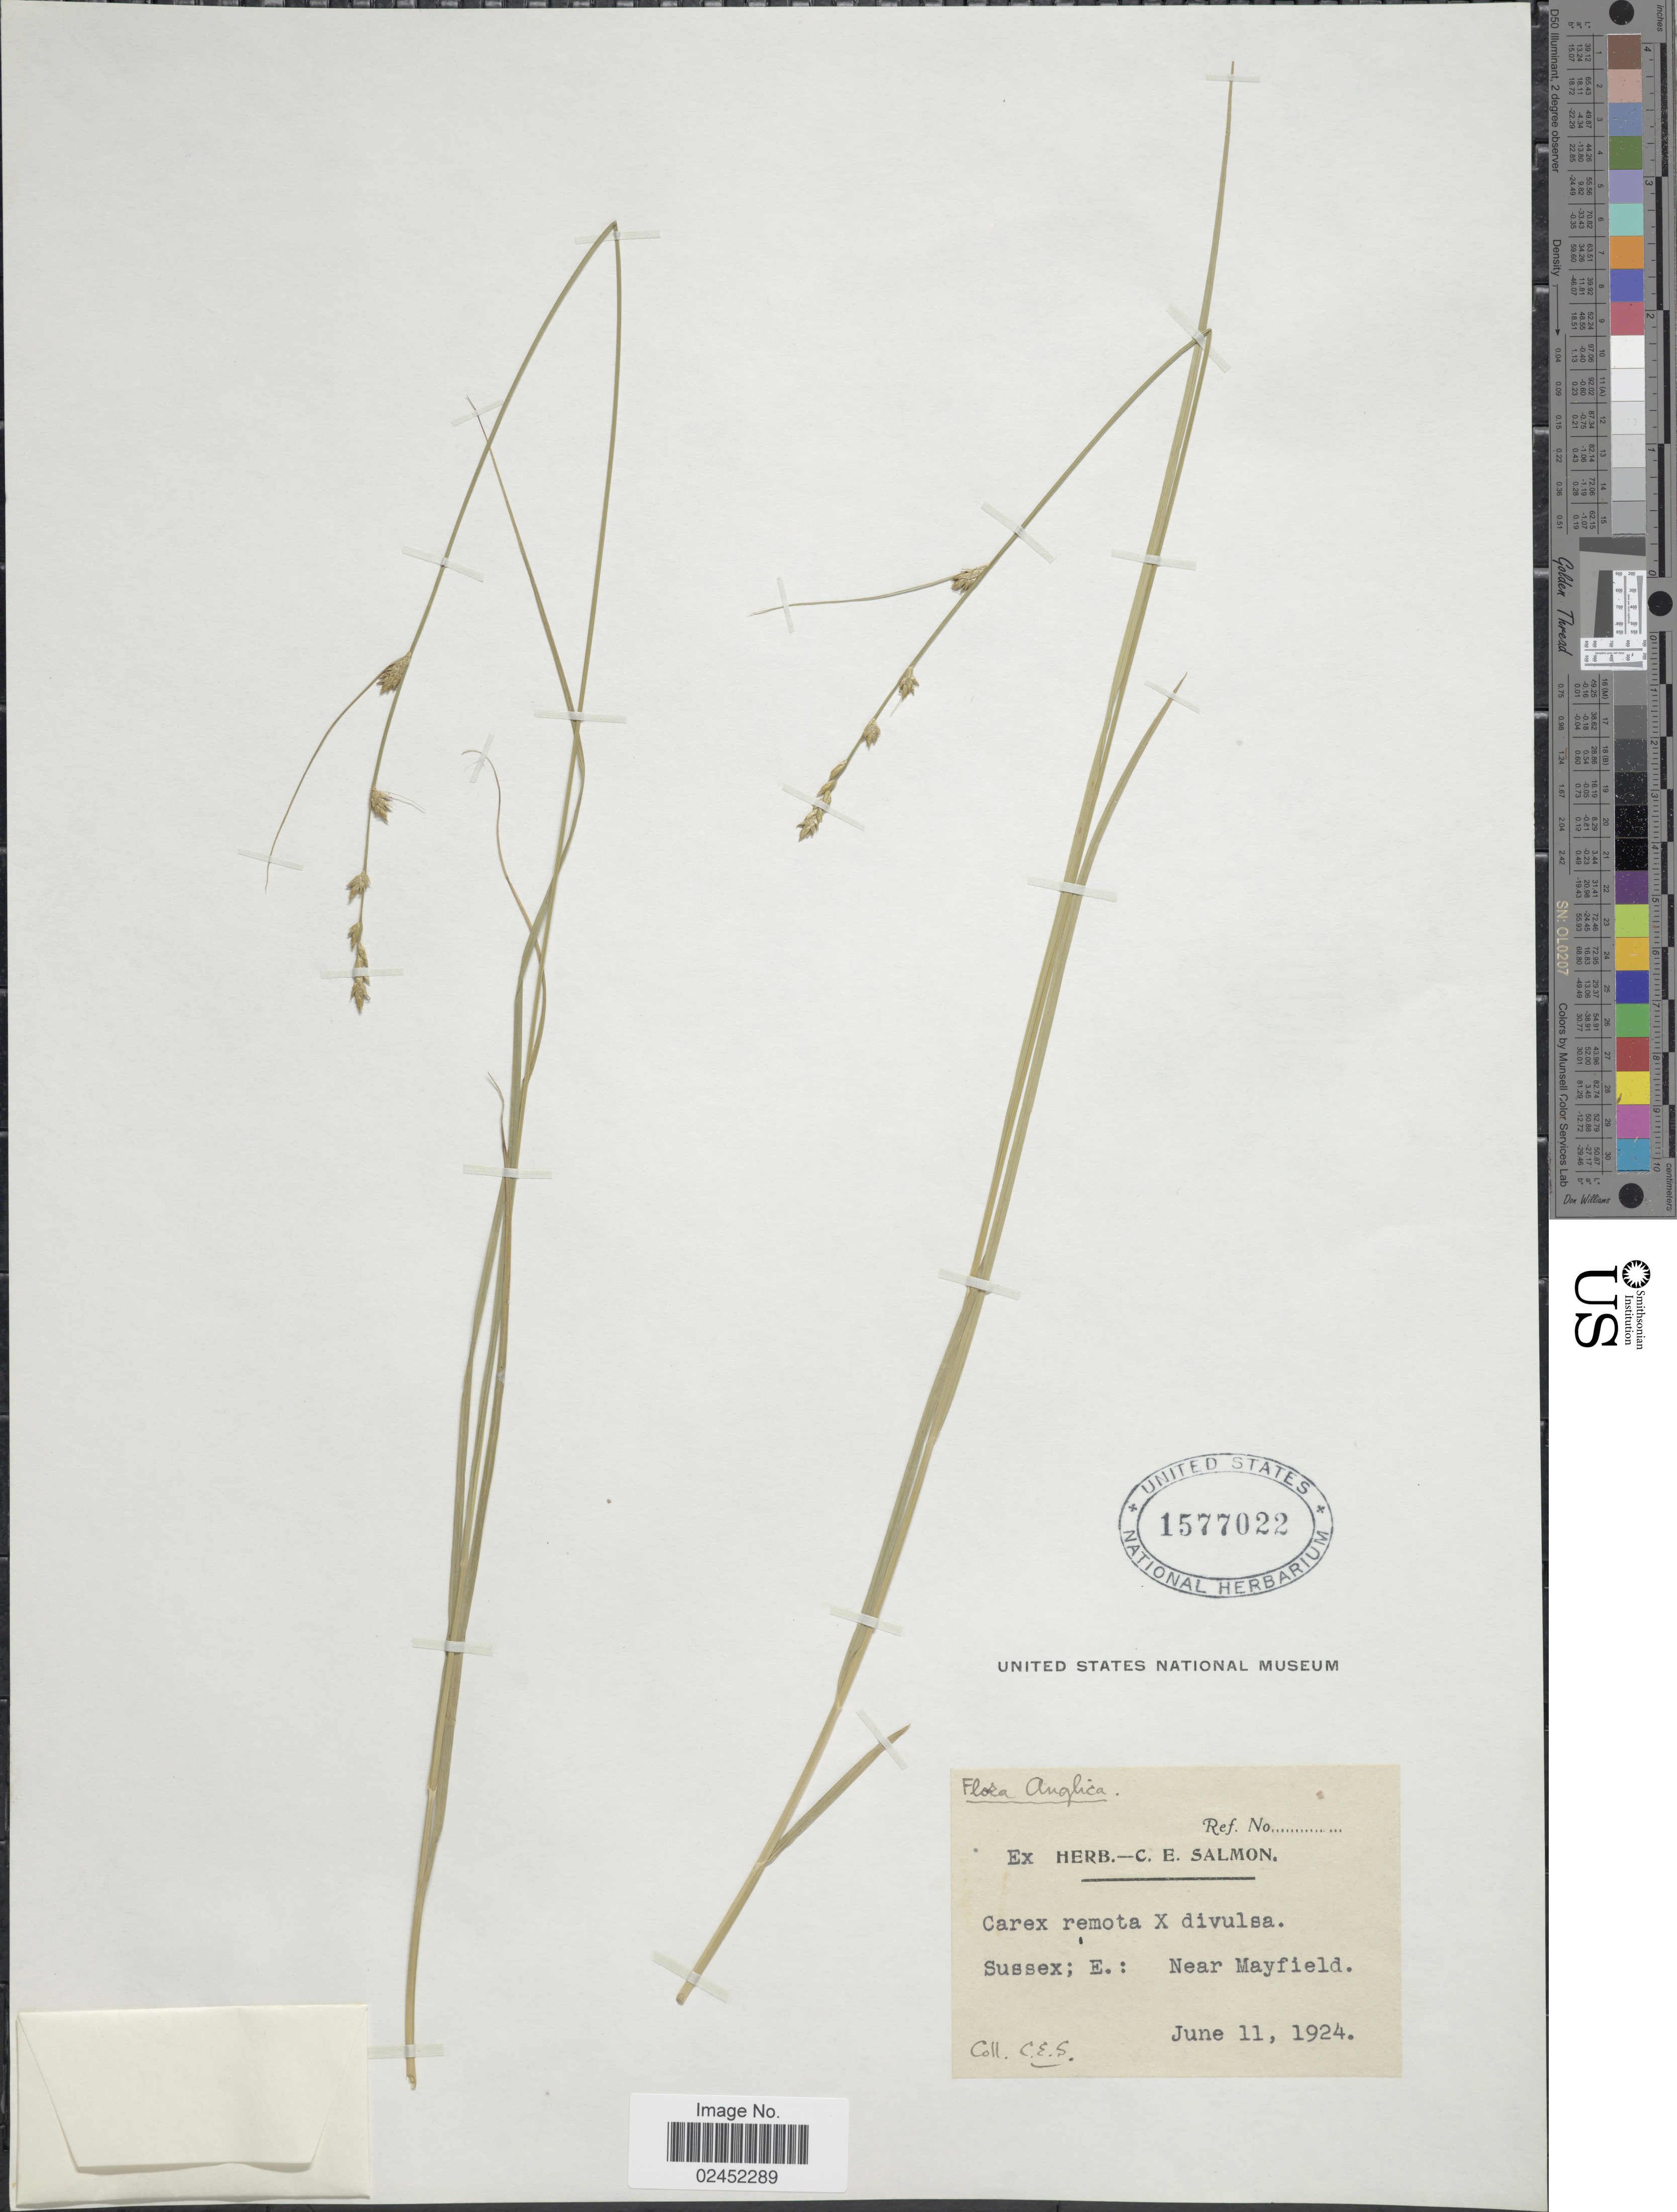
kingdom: Plantae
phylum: Tracheophyta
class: Liliopsida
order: Poales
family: Cyperaceae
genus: Carex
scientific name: Carex remota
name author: L.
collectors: C. E. Salmon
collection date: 1924-06-11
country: United Kingdom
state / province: England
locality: Sussex; E.: Near Mayfield. Anglica.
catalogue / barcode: US 1577022